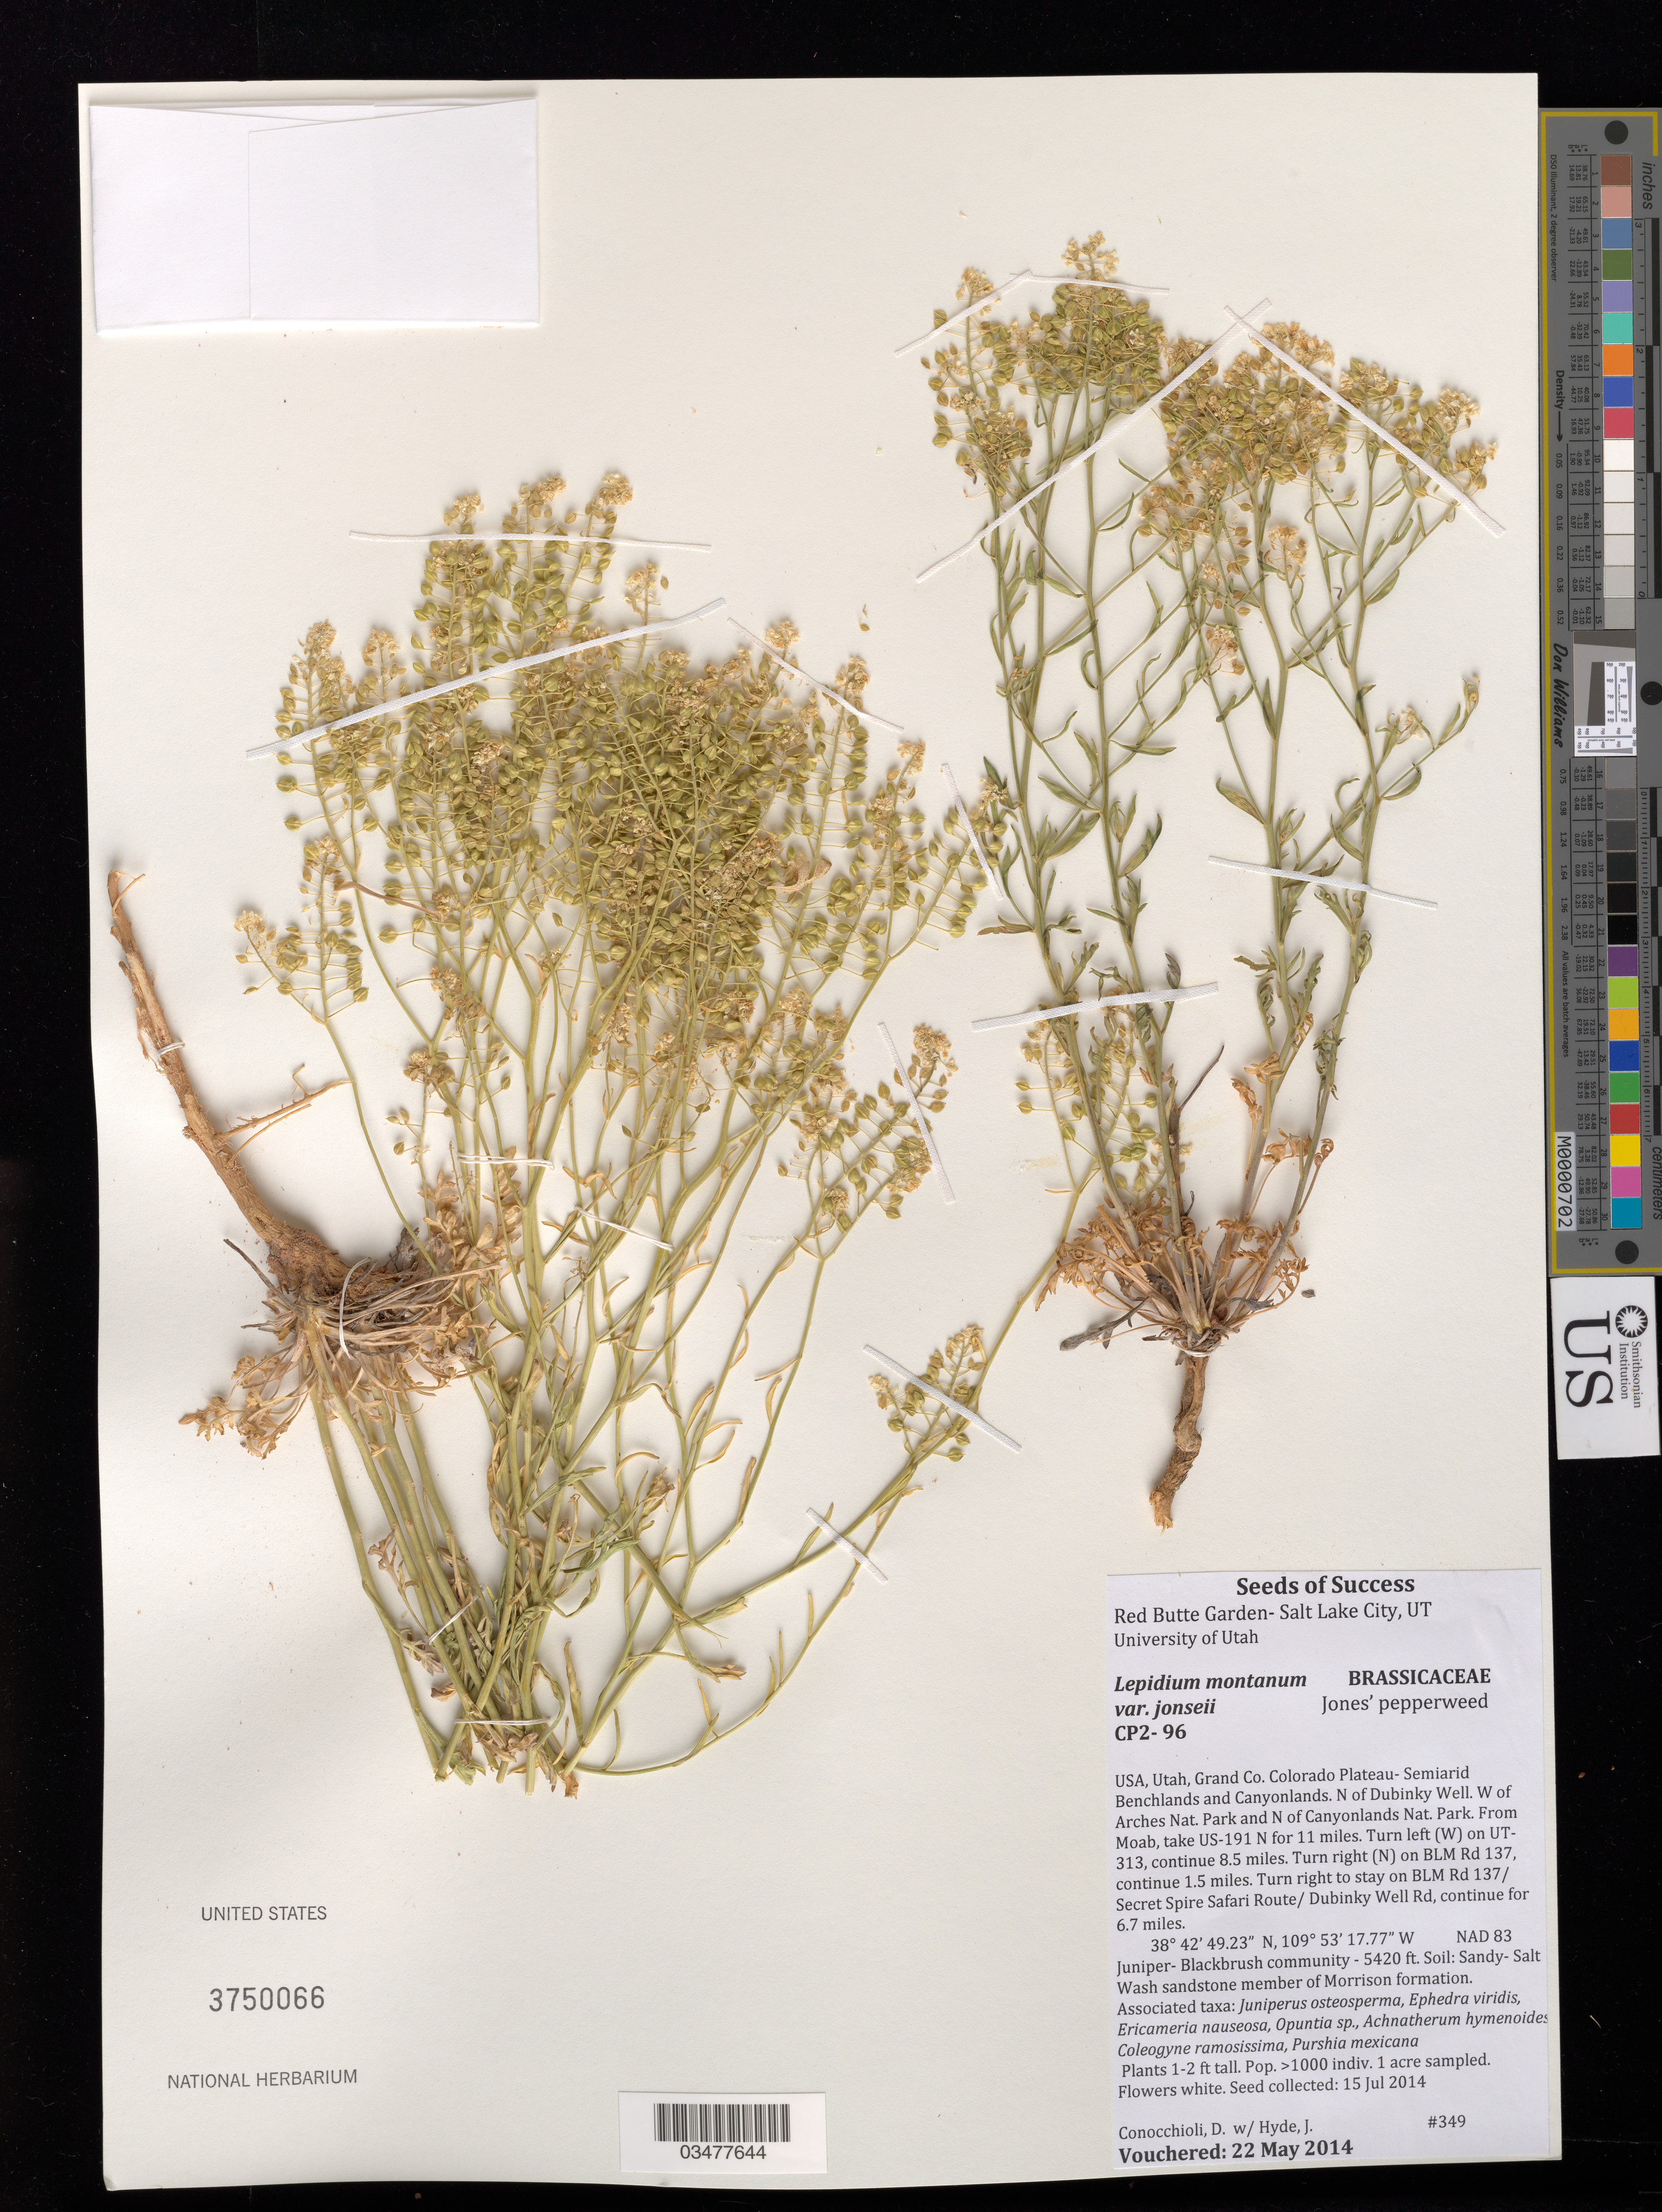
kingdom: Plantae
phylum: Tracheophyta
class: Magnoliopsida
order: Brassicales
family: Brassicaceae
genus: Lepidium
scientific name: Lepidium montanum var. jonesii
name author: (Rydb.) C.L. Hitchc.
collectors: D. Conocchioli & C. Cort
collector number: CP2-96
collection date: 2014-07-15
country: United States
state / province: Utah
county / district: Grand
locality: N of Dubinky Well. W of Arches Nat. Park and N of Canyonlands Nat Park.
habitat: Juniper-Blackbrush community. Soil:Sandy-Salt Wash sandstone member of Morrison formation. With Ephedra viridis, Opuntia sp., Purshia mexicana.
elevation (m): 1652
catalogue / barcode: US 3750066